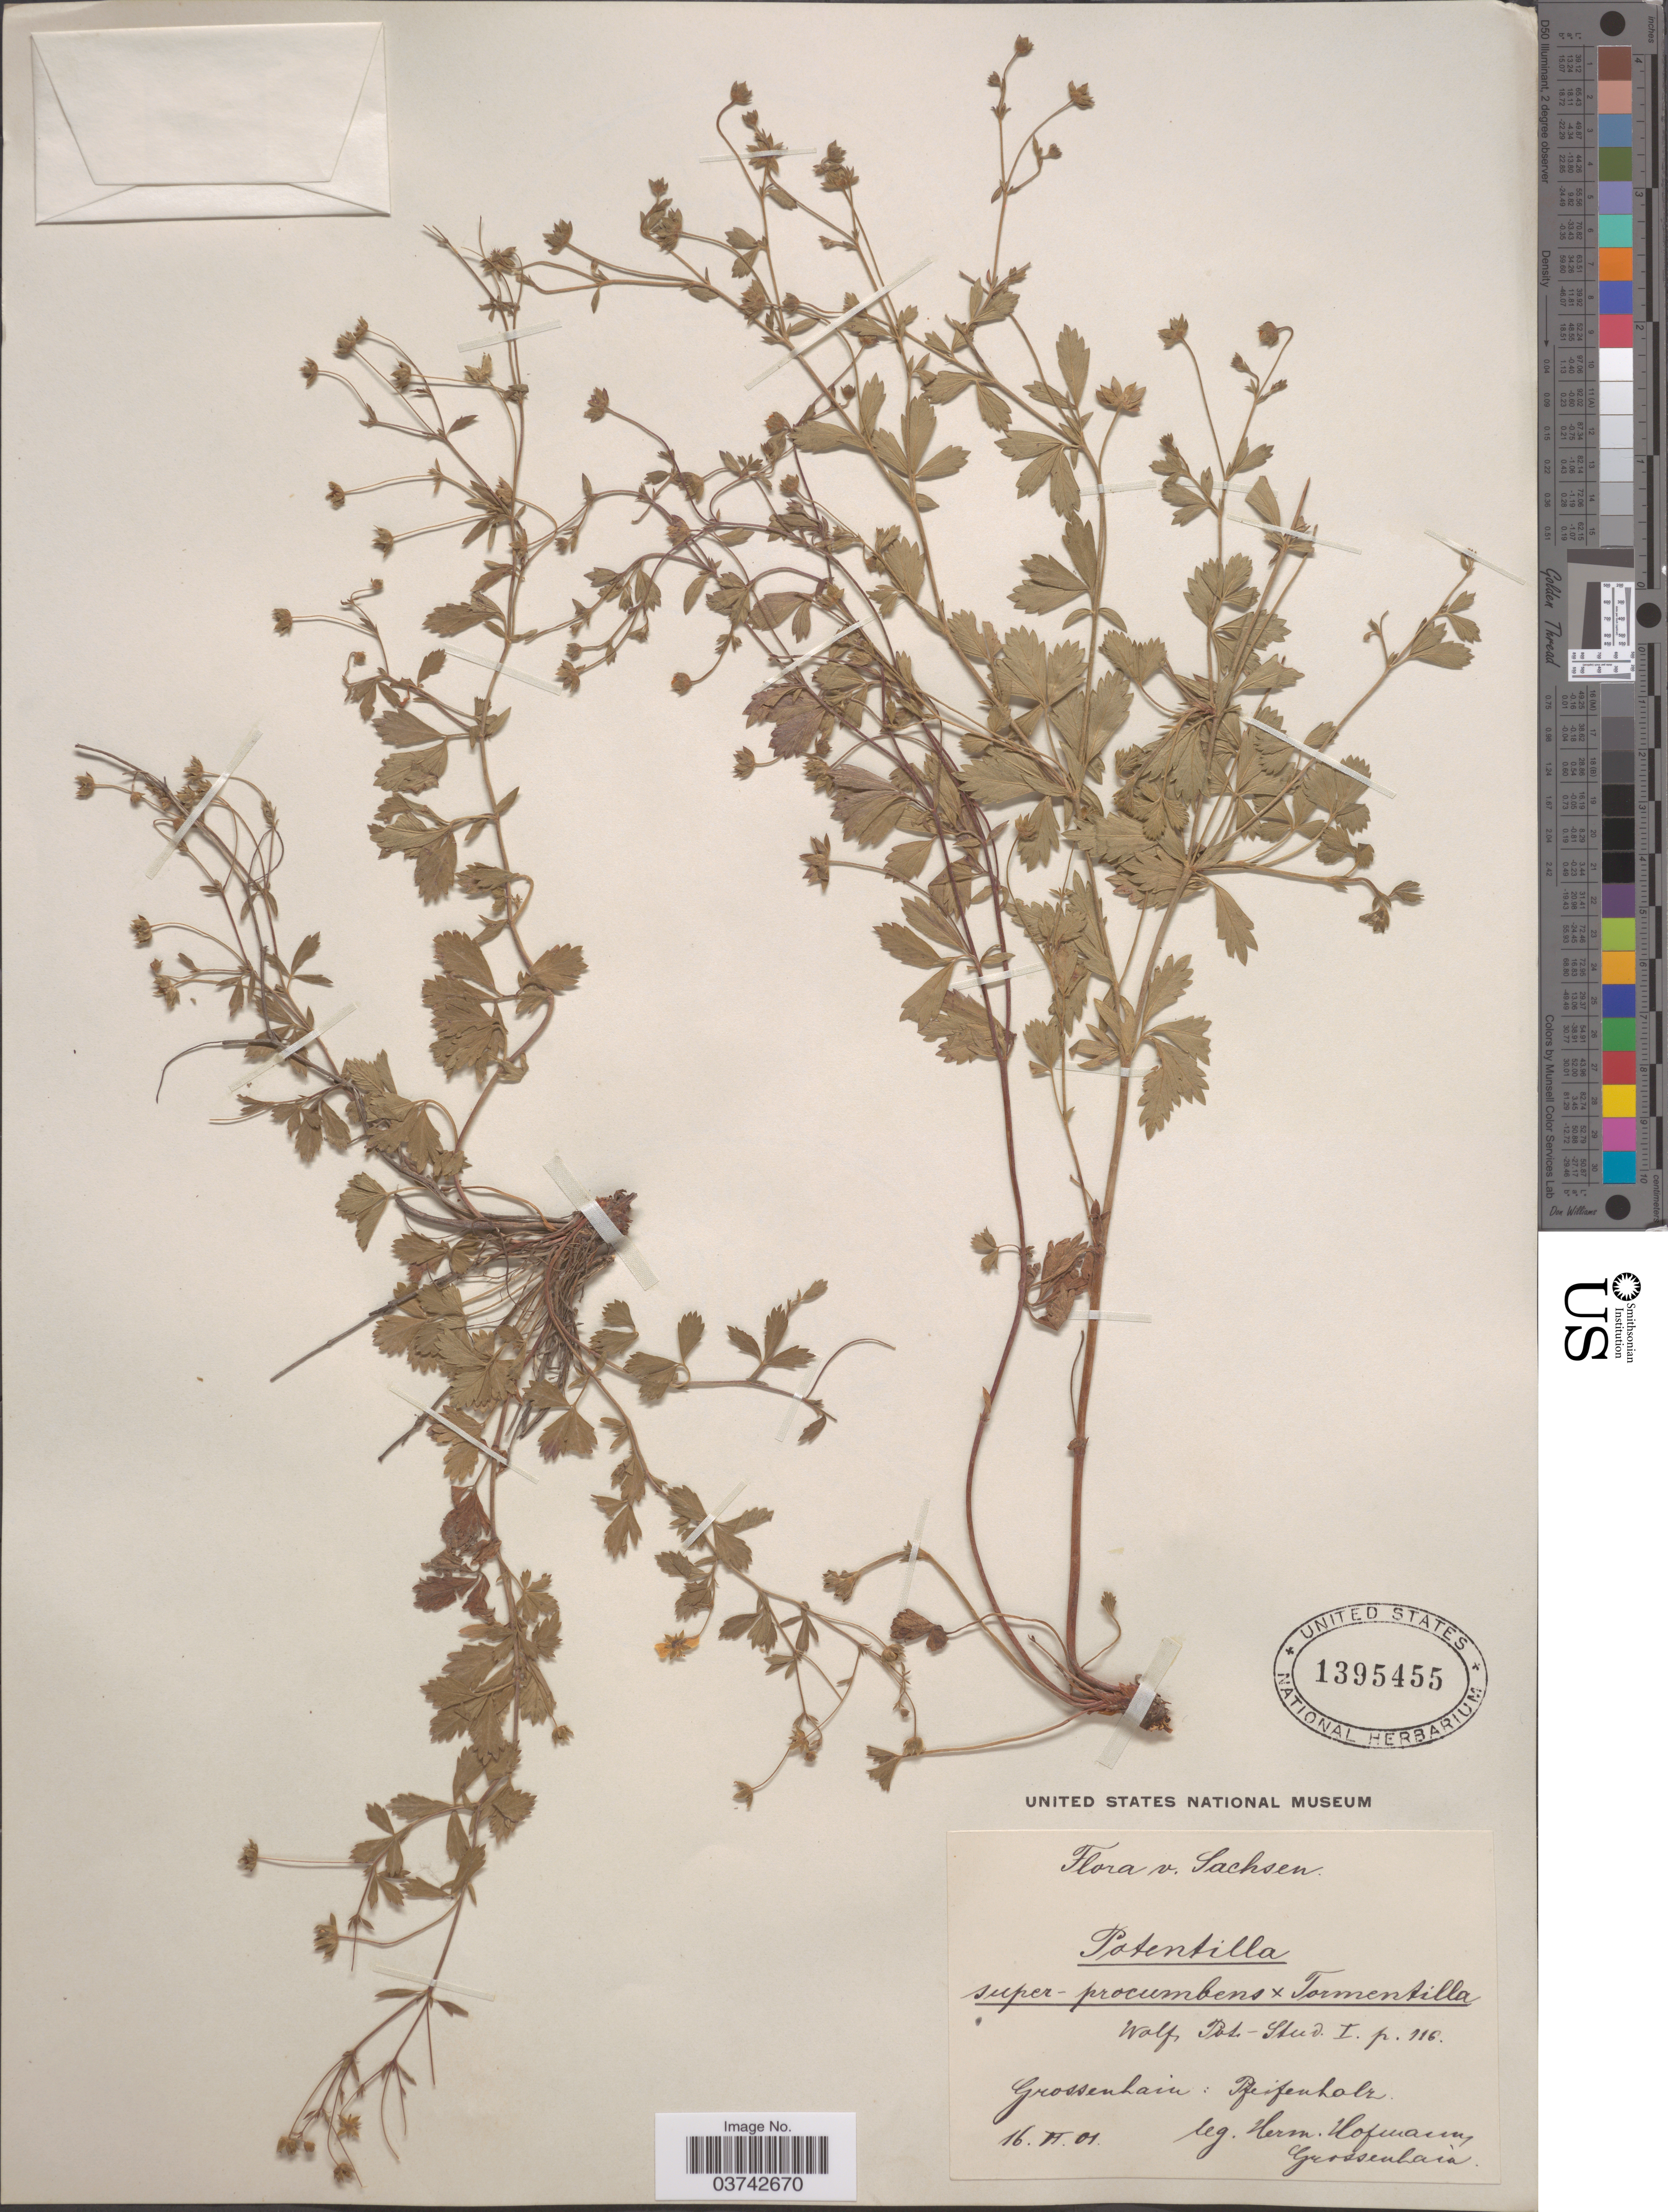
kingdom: Plantae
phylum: Tracheophyta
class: Magnoliopsida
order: Rosales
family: Rosaceae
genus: Potentilla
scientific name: Potentilla procumbens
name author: Sibth.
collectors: H. Hofmann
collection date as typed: Transcribed d/m/y: 16/6/1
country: Germany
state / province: Sachsen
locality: Grossenhain: Pfeifenhalz.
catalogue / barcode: US 1395455